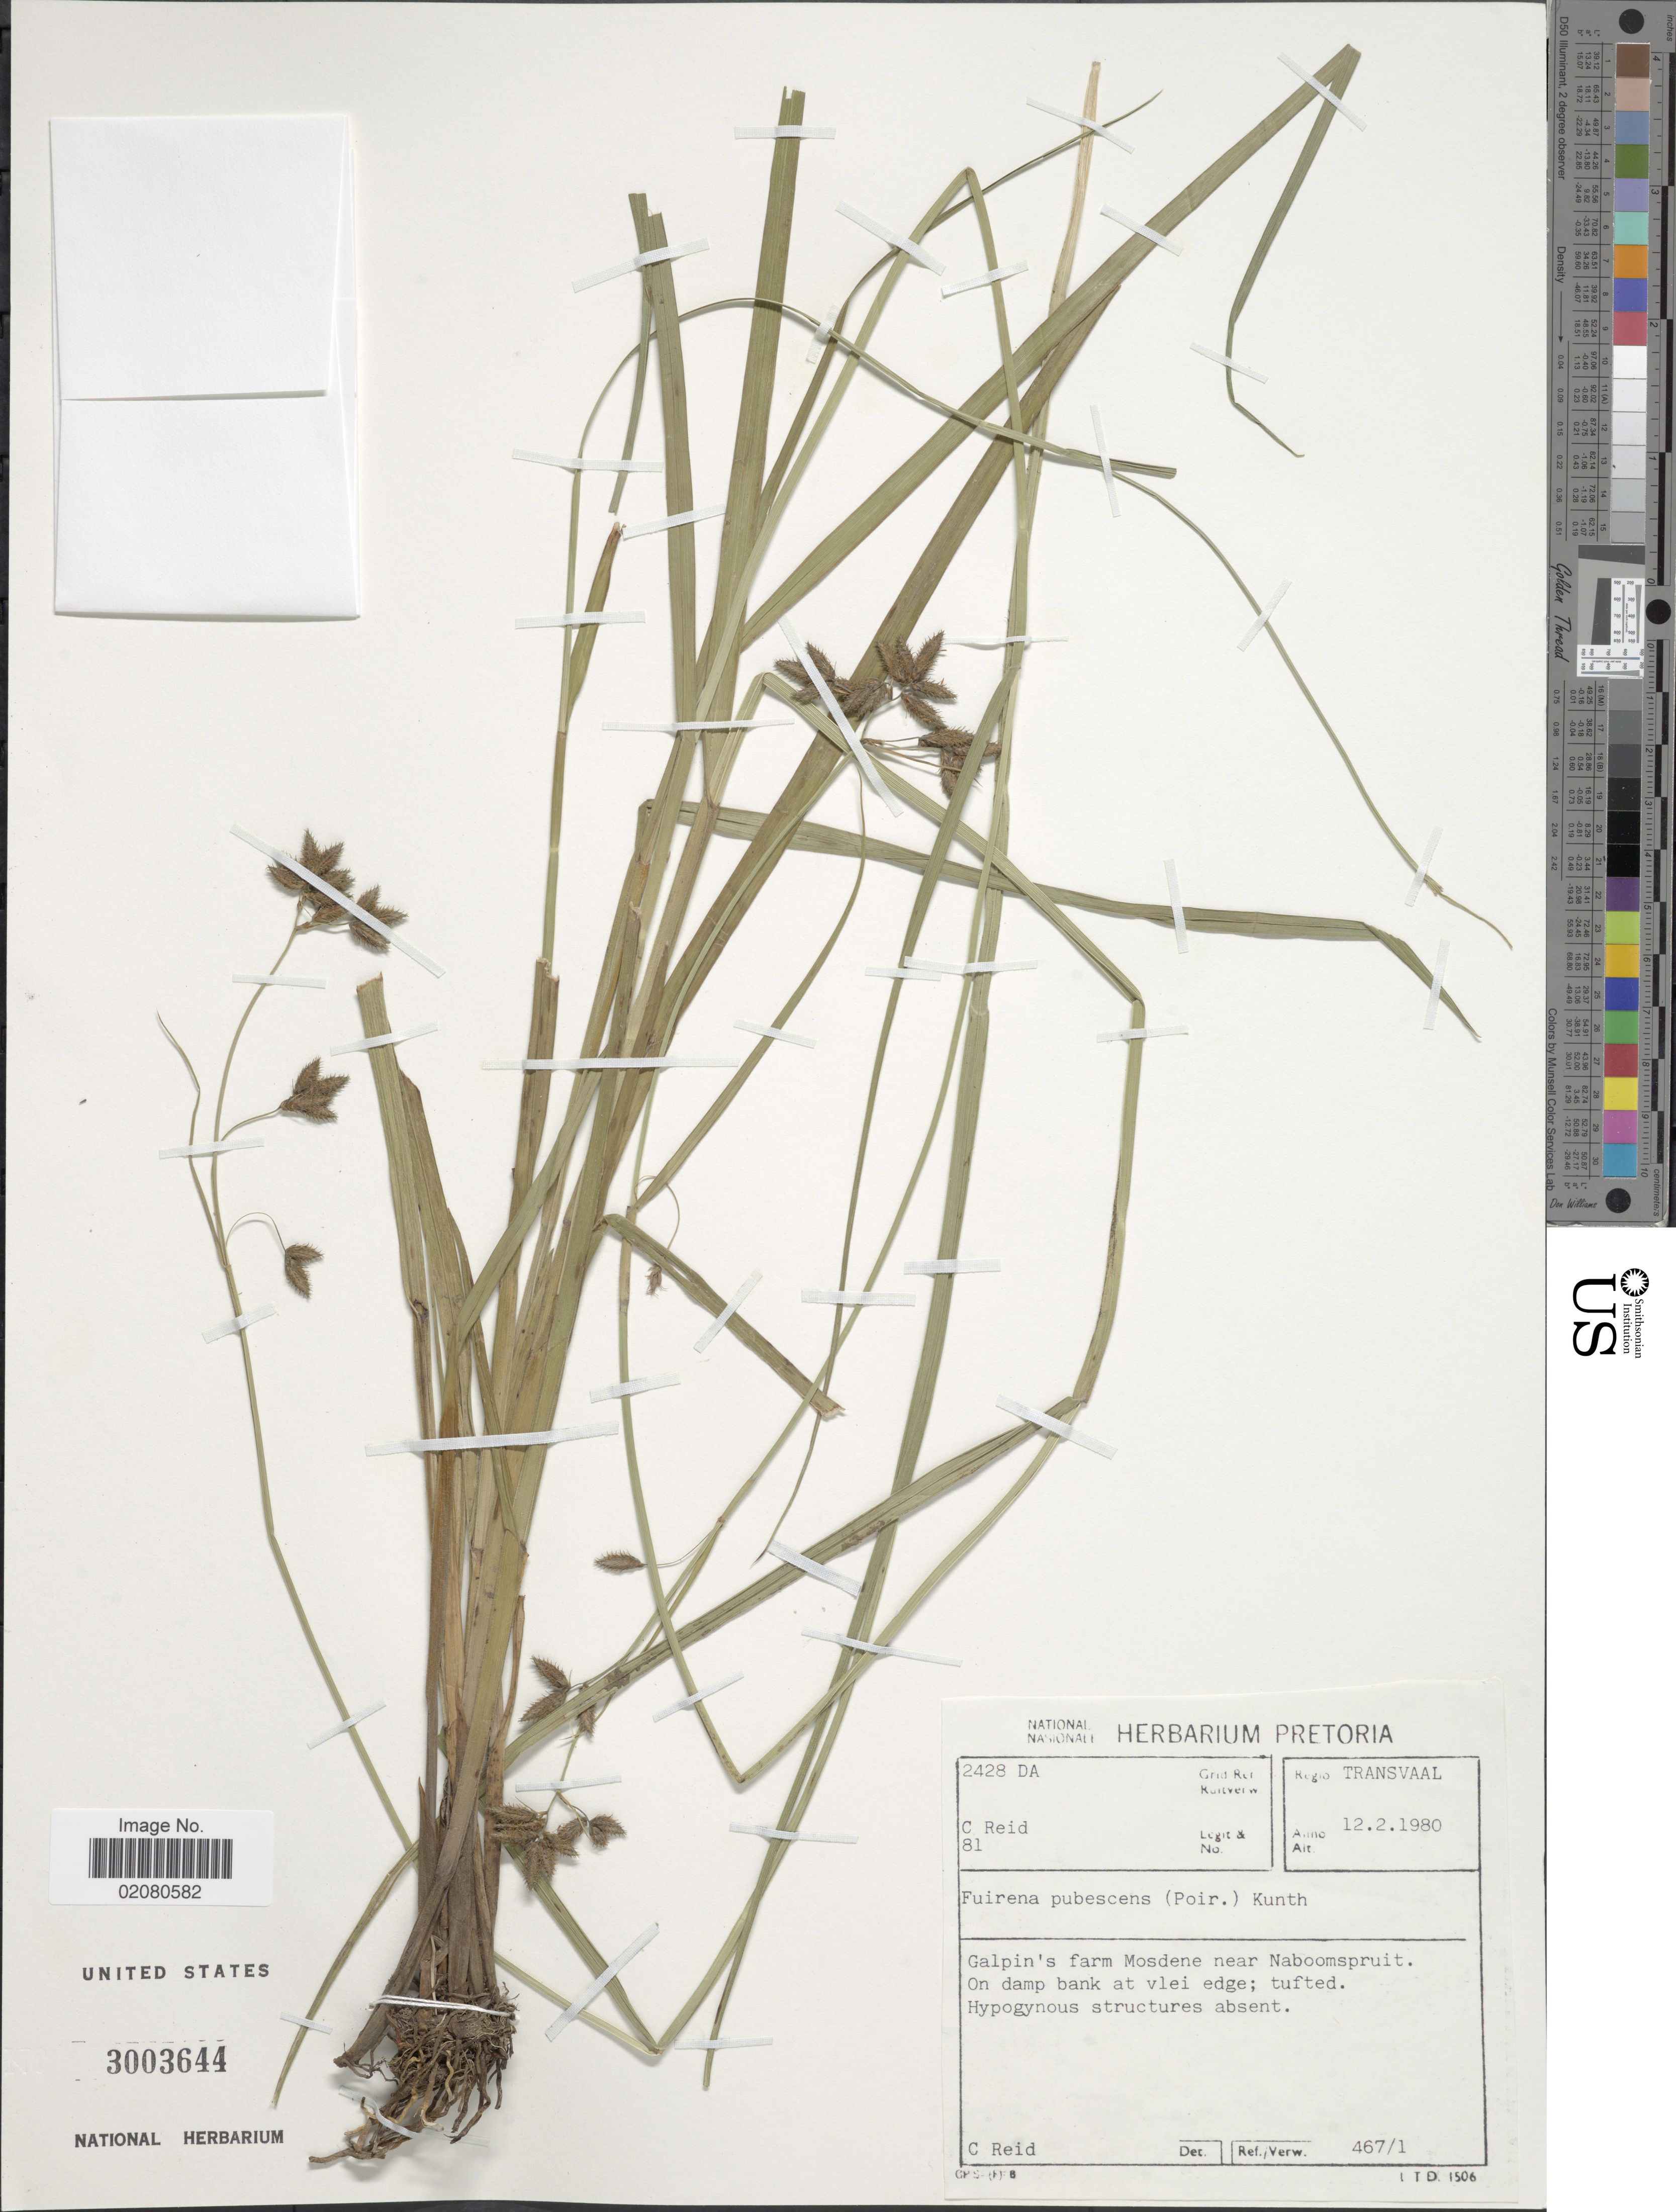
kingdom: Plantae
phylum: Tracheophyta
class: Liliopsida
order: Poales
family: Cyperaceae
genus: Fuirena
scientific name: Fuirena pubescens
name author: (Poir.) Kunth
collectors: C. Reid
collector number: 81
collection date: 1980-02-12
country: South Africa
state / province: Limpopo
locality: Regio Transvaal, Galphin's Farm Mosdene near Naboomspruit. On damp bank at vlei edge.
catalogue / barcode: US 3003644